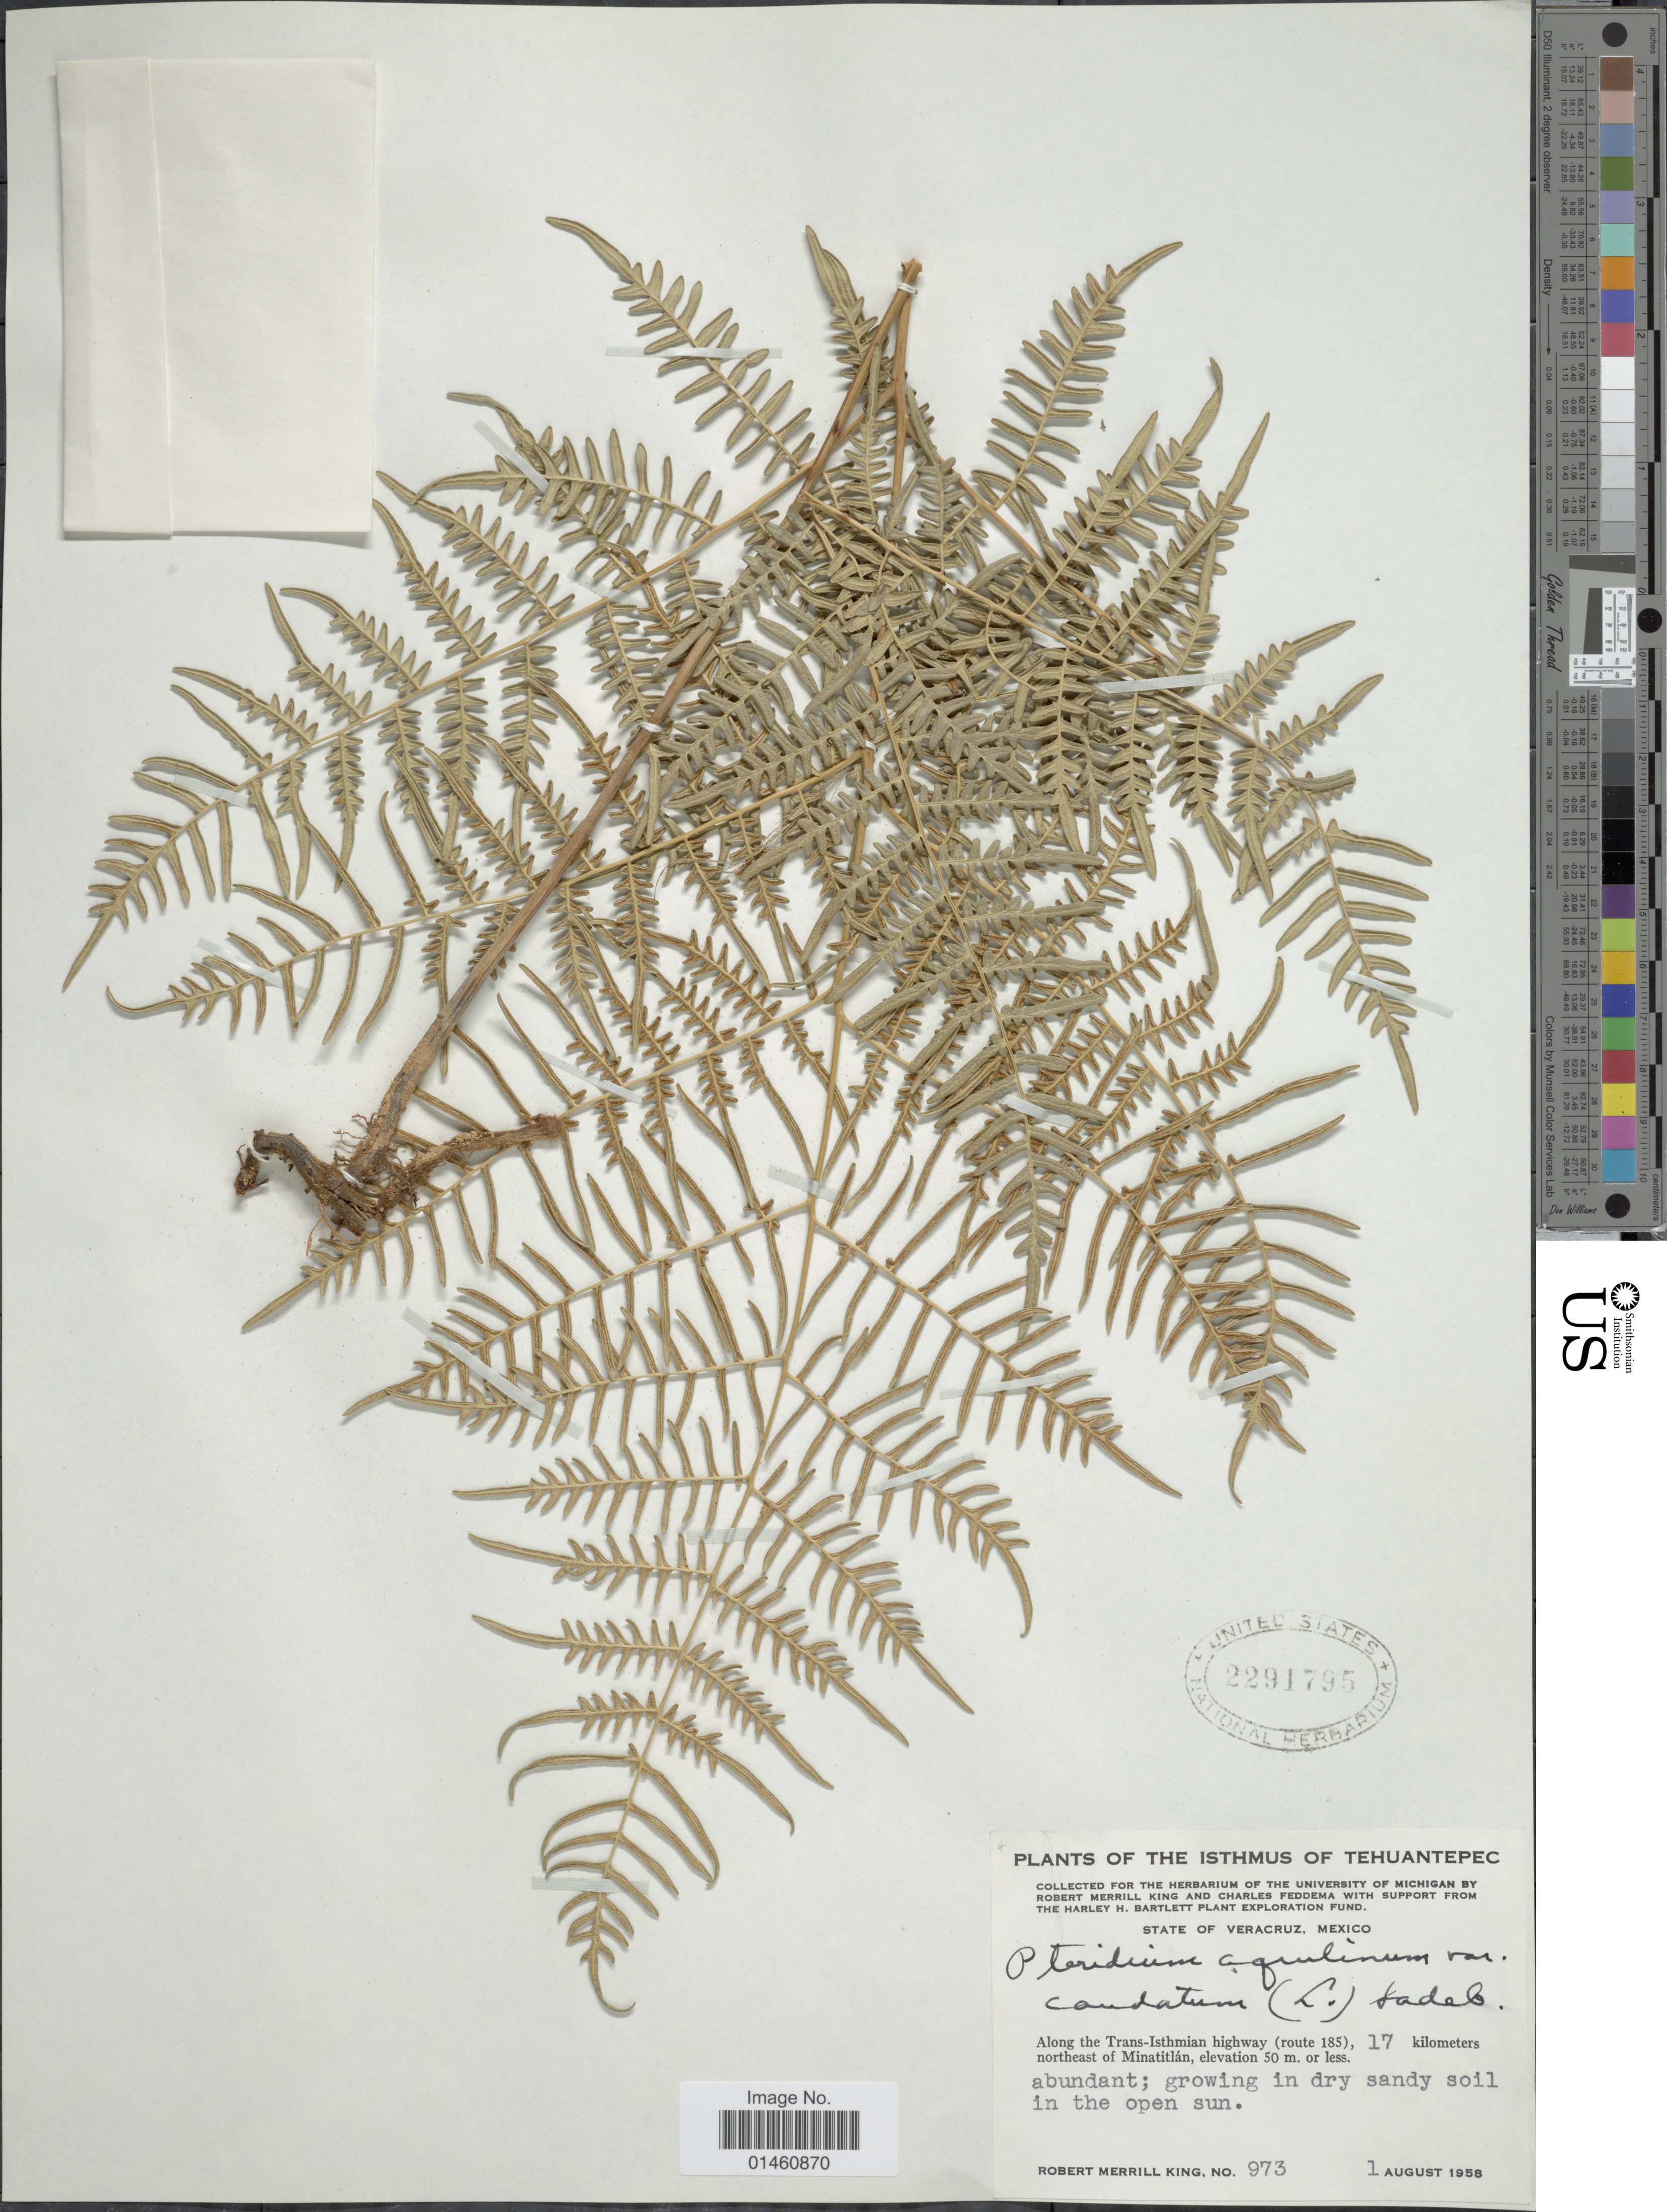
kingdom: Plantae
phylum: Tracheophyta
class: Polypodiopsida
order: Polypodiales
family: Dennstaedtiaceae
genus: Pteridium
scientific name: Pteridium caudatum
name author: (L.) Maxon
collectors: R. M. King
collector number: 973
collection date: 1958-08-01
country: Mexico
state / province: Veracruz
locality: Veracruz, along the Trans-Isthmian highway (route 185), 17 kilometers northeast of Minatitlán.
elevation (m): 50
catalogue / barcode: US 2291795